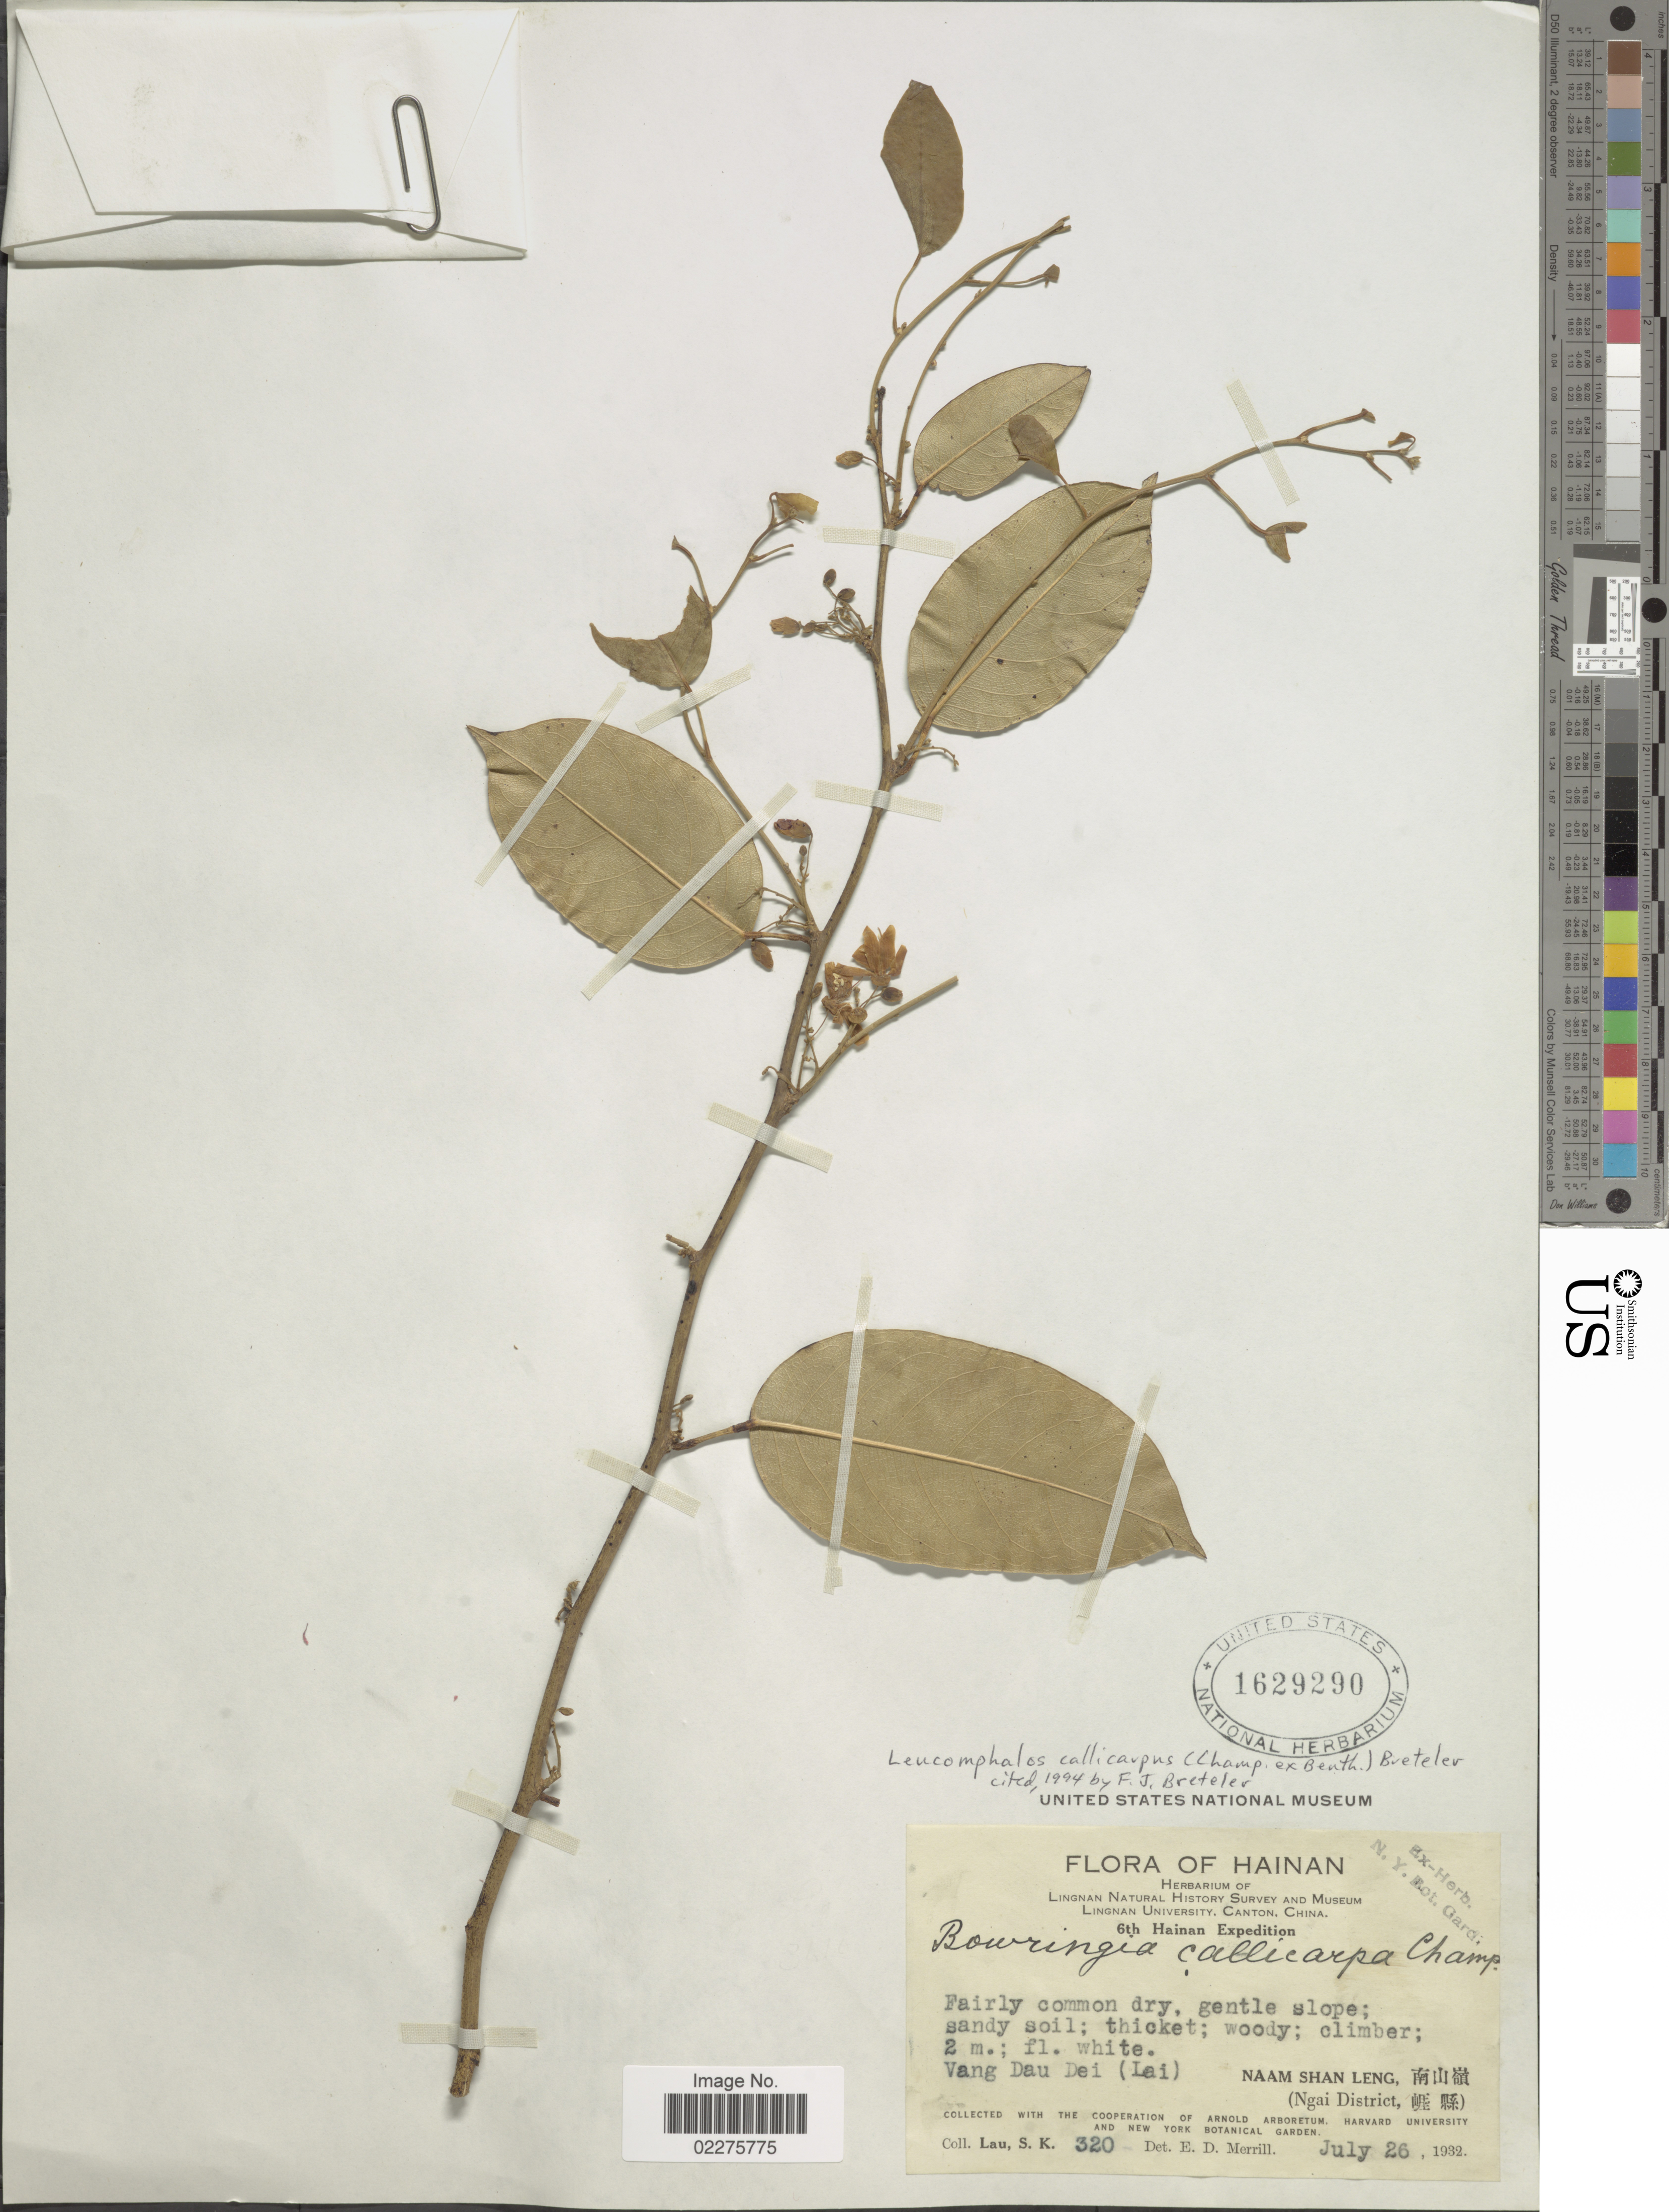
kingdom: Plantae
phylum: Tracheophyta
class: Magnoliopsida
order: Fabales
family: Fabaceae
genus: Bowringia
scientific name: Bowringia callicarpa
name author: Champ. ex Benth.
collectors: S. K. Lau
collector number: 320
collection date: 1932-07-26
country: China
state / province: Hainan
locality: Vang Dau Dei (Lai)Naam Shan Leng, (Ngai District)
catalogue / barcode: US 1629290